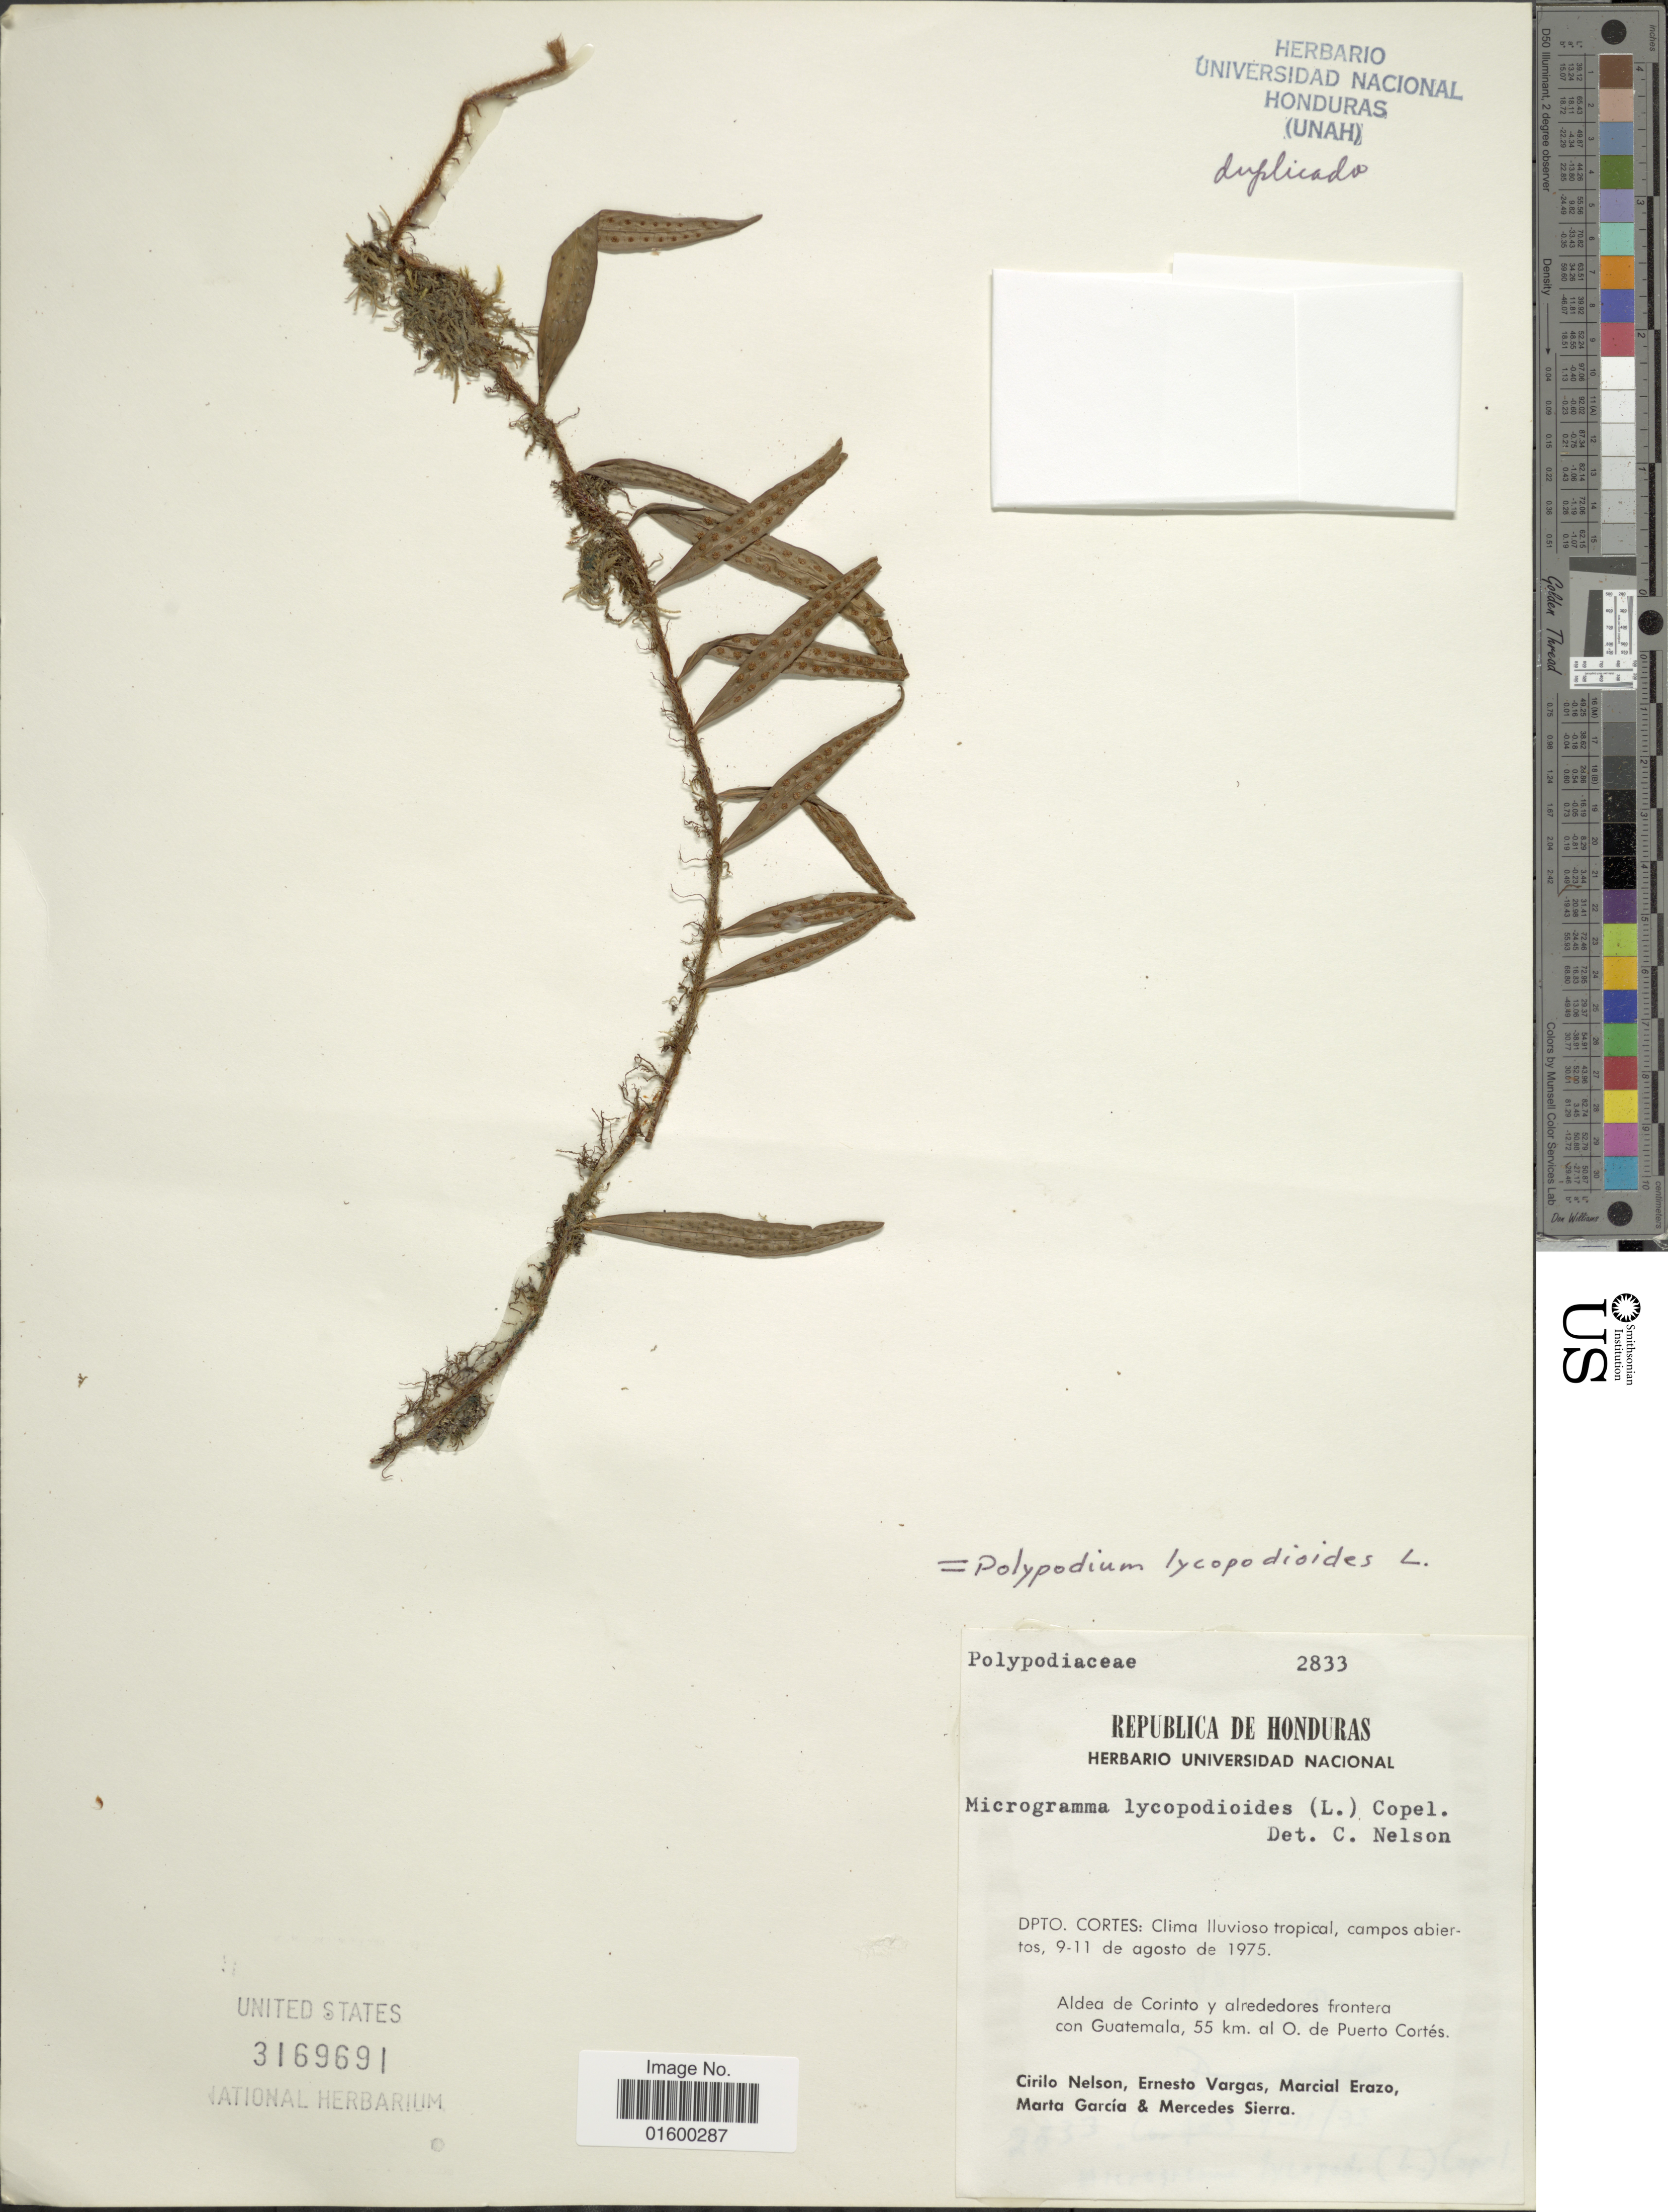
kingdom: Plantae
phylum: Tracheophyta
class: Polypodiopsida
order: Polypodiales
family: Polypodiaceae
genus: Microgramma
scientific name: Microgramma lycopodioides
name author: (L.) Copel.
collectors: C. H. Nelson, E. Vargas, M. Erazo, M. Garcia & M. Sierra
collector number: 2833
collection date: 1975-08-09/1975-08-11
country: Honduras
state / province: Cortés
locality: Republica de Honduras, Dpto. Cortes, Clima lluvioso tropical, Aldea de Corinto y alrededores frontera con Guatemala, 55 km al O. de Puerto Cortes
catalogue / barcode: US 3169691